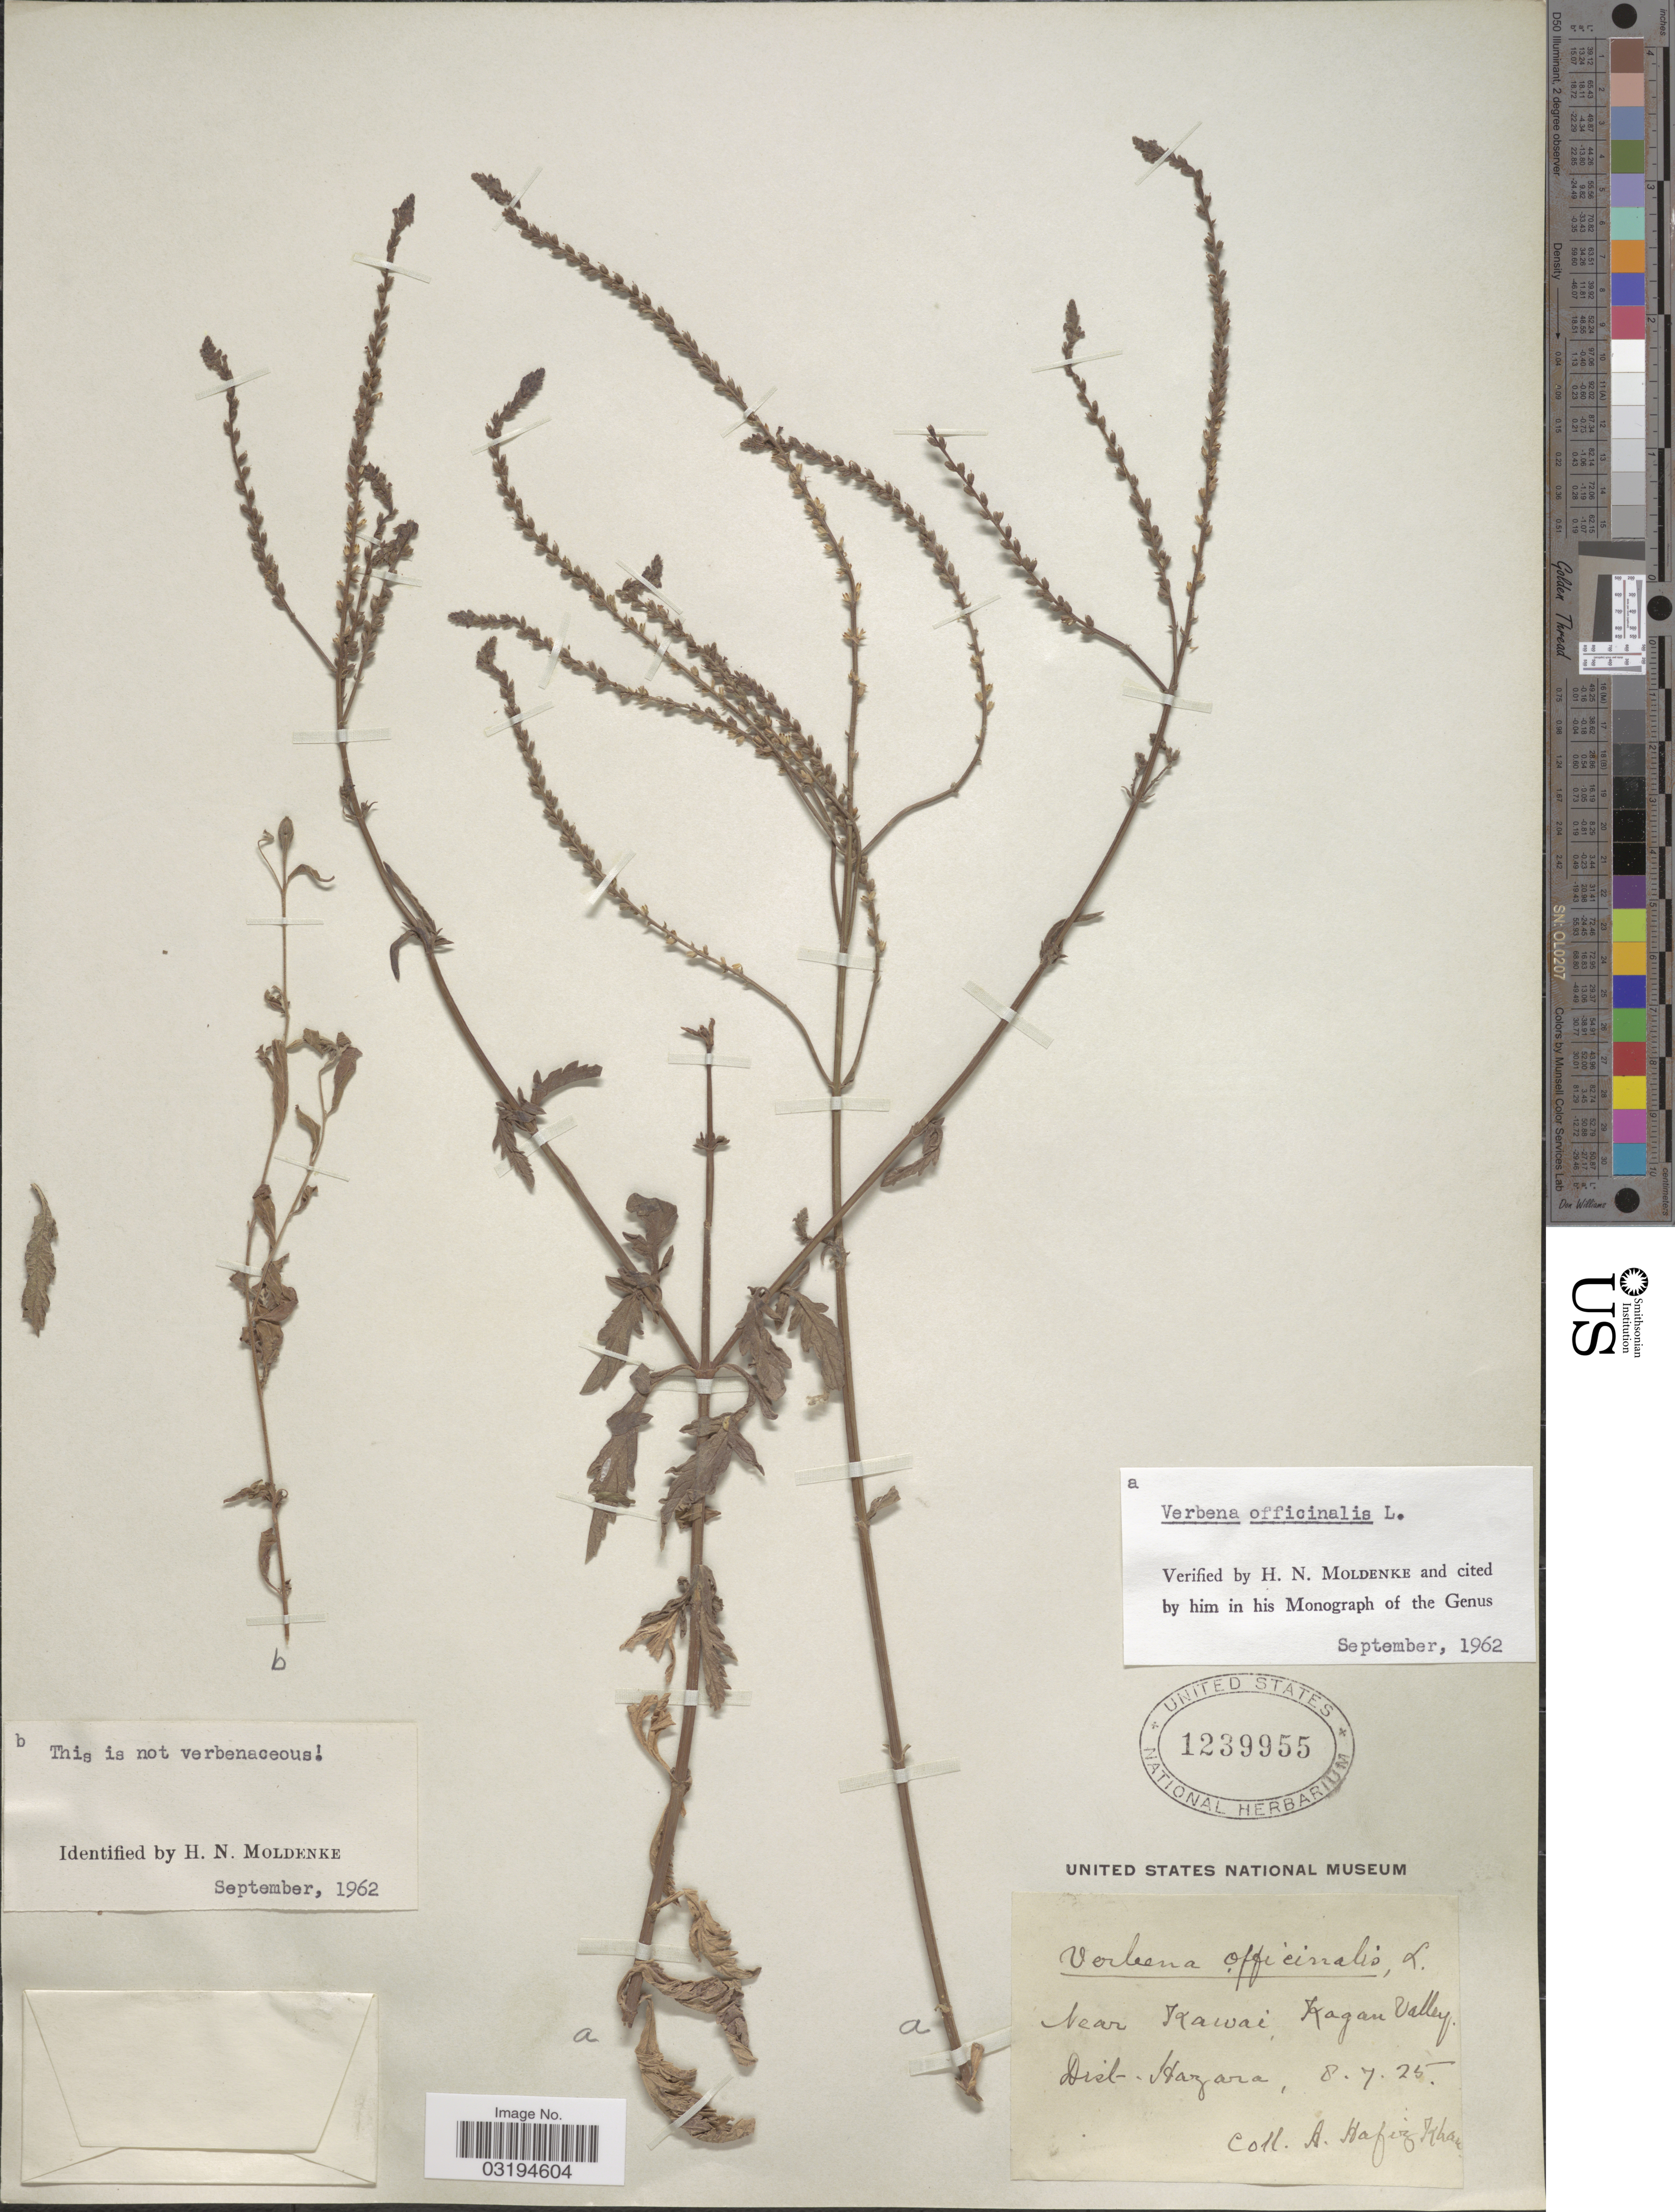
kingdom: Plantae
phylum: Tracheophyta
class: Magnoliopsida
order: Lamiales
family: Verbenaceae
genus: Verbena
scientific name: Verbena officinalis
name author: L.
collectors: A. Hafiz-Khan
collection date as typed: Transcribed d/m/y: 8/7/25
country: Pakistan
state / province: Khyber Pakhtunkhwa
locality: Near Kawai, Kagan Valley. Dist. Hazara.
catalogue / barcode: US 1239955